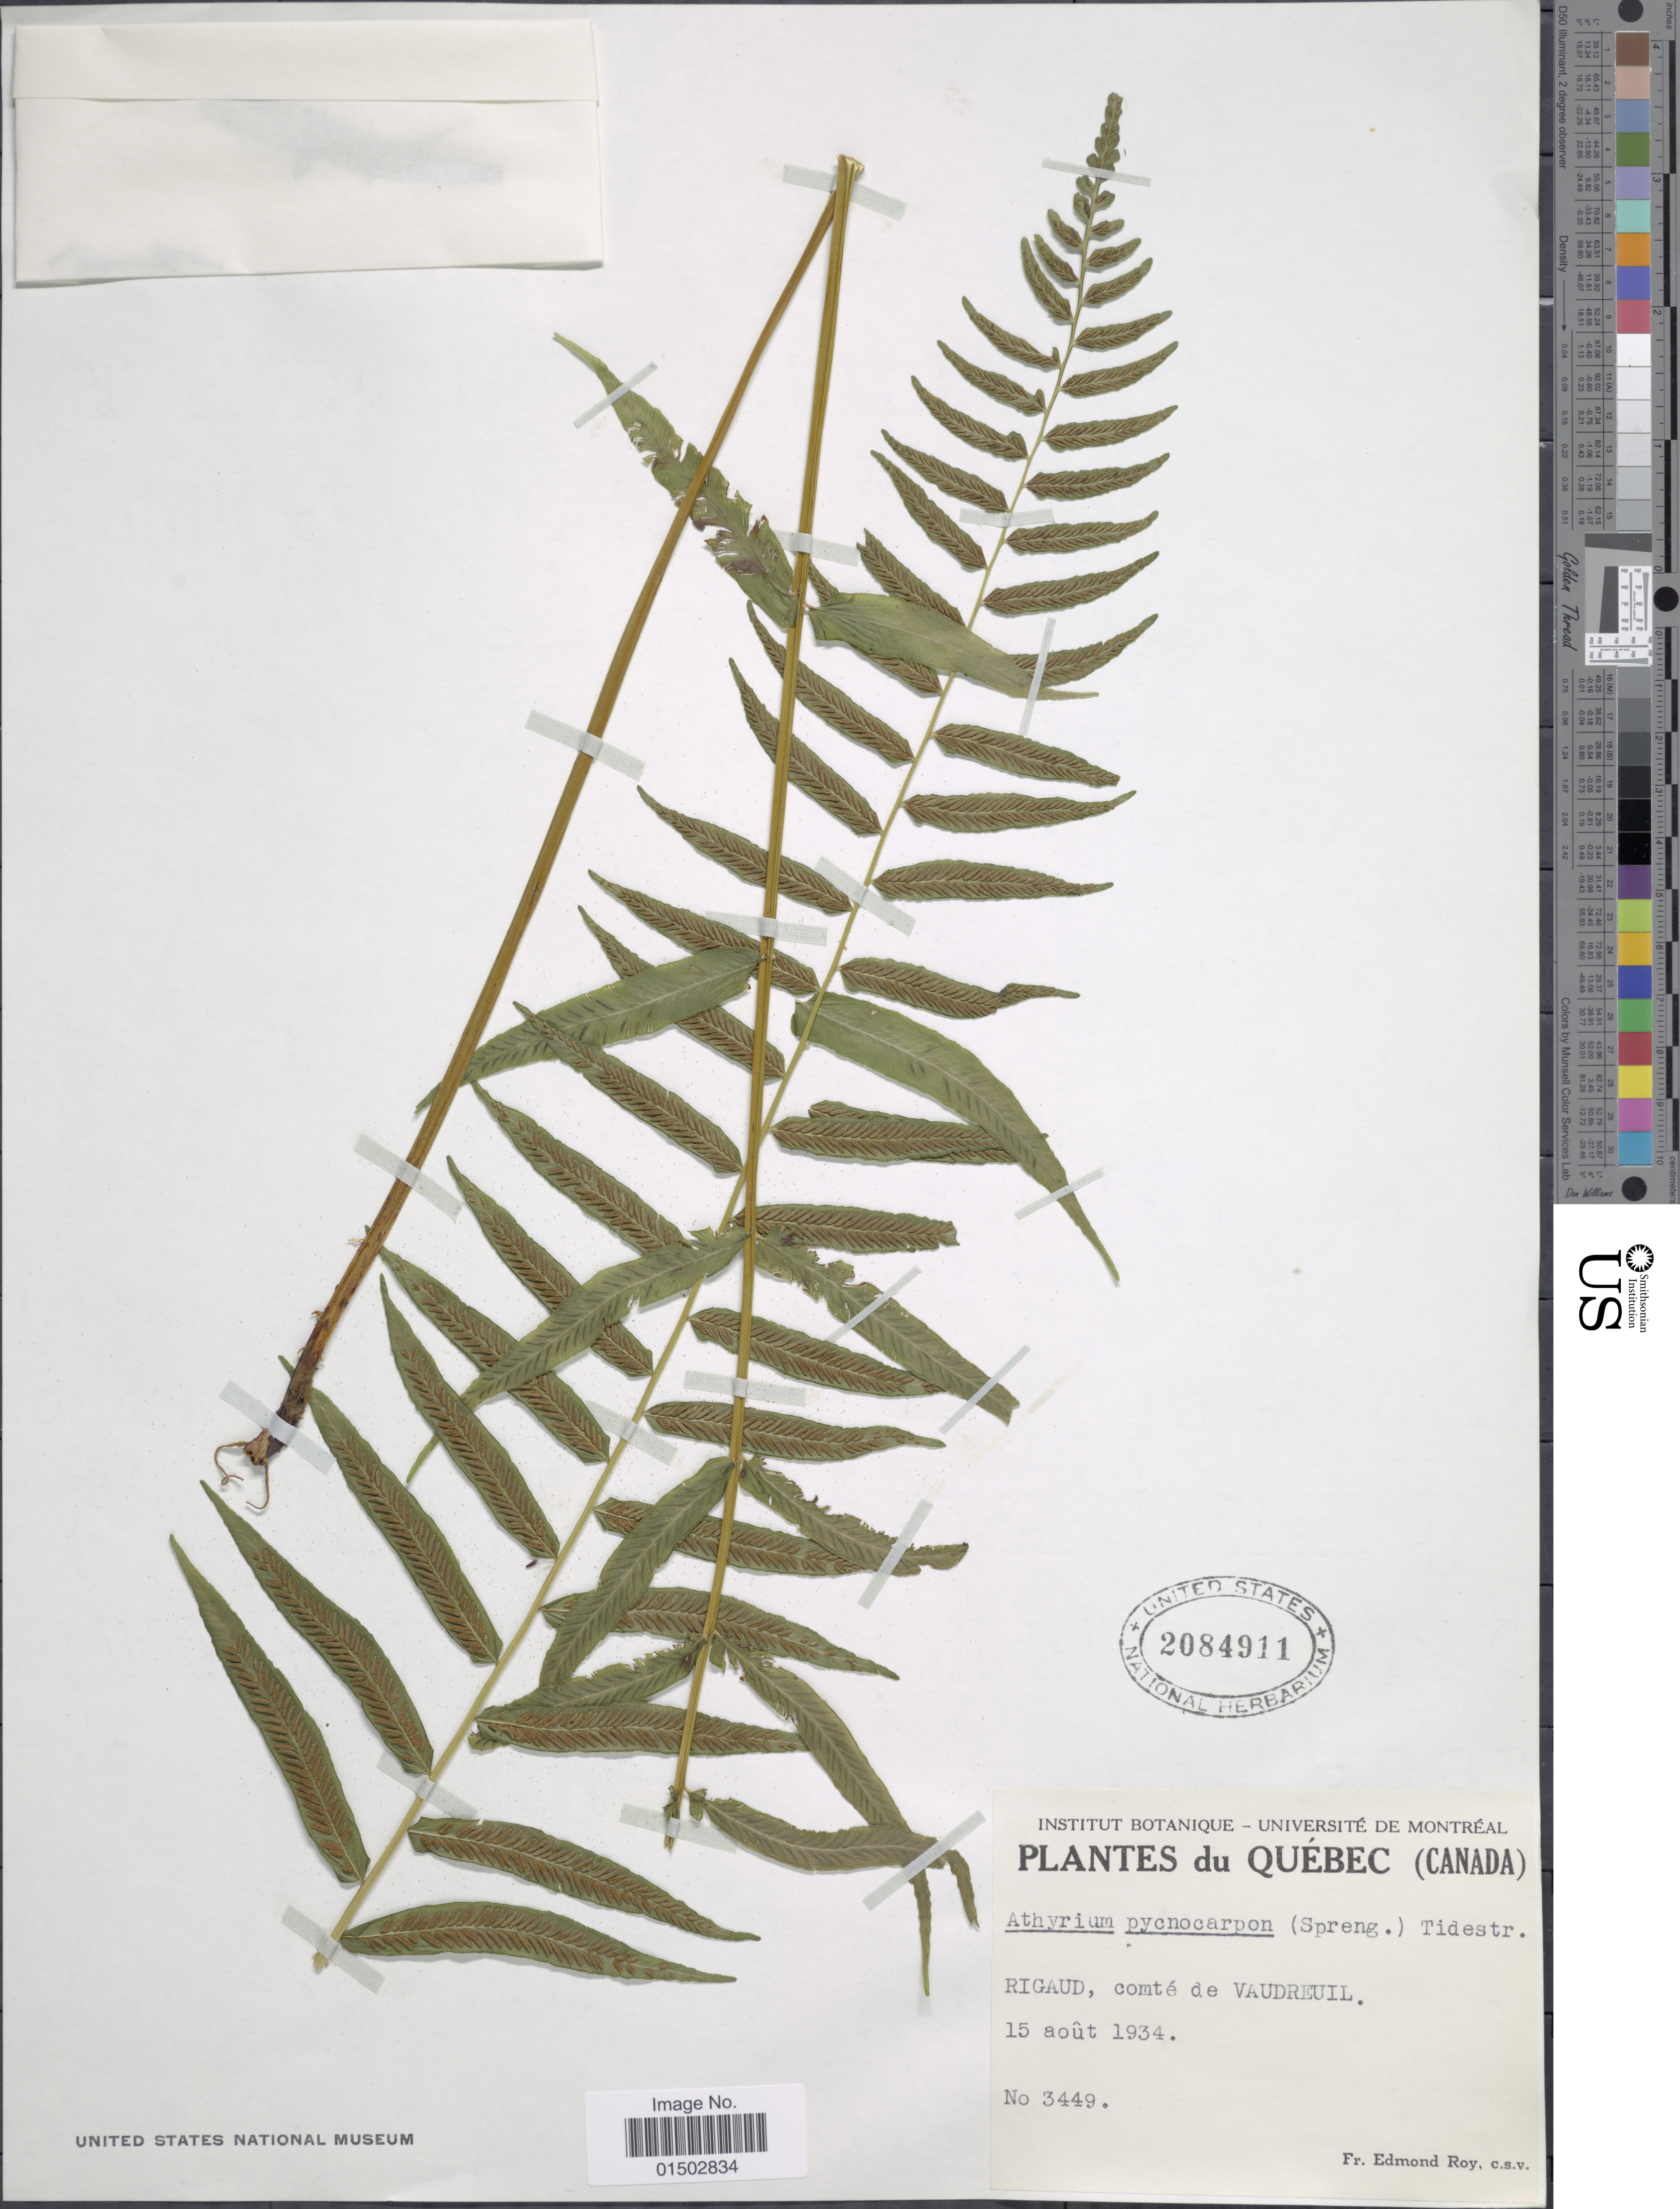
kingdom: Plantae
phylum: Tracheophyta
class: Polypodiopsida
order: Polypodiales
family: Diplaziopsidaceae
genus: Homalosorus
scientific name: Homalosorus pycnocarpos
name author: (Spreng.) Pic. Serm.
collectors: E. Roy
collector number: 3449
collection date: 1934-08-15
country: Canada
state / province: Quebec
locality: Rigaud, comte de VAUDREUIL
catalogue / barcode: US 2084911